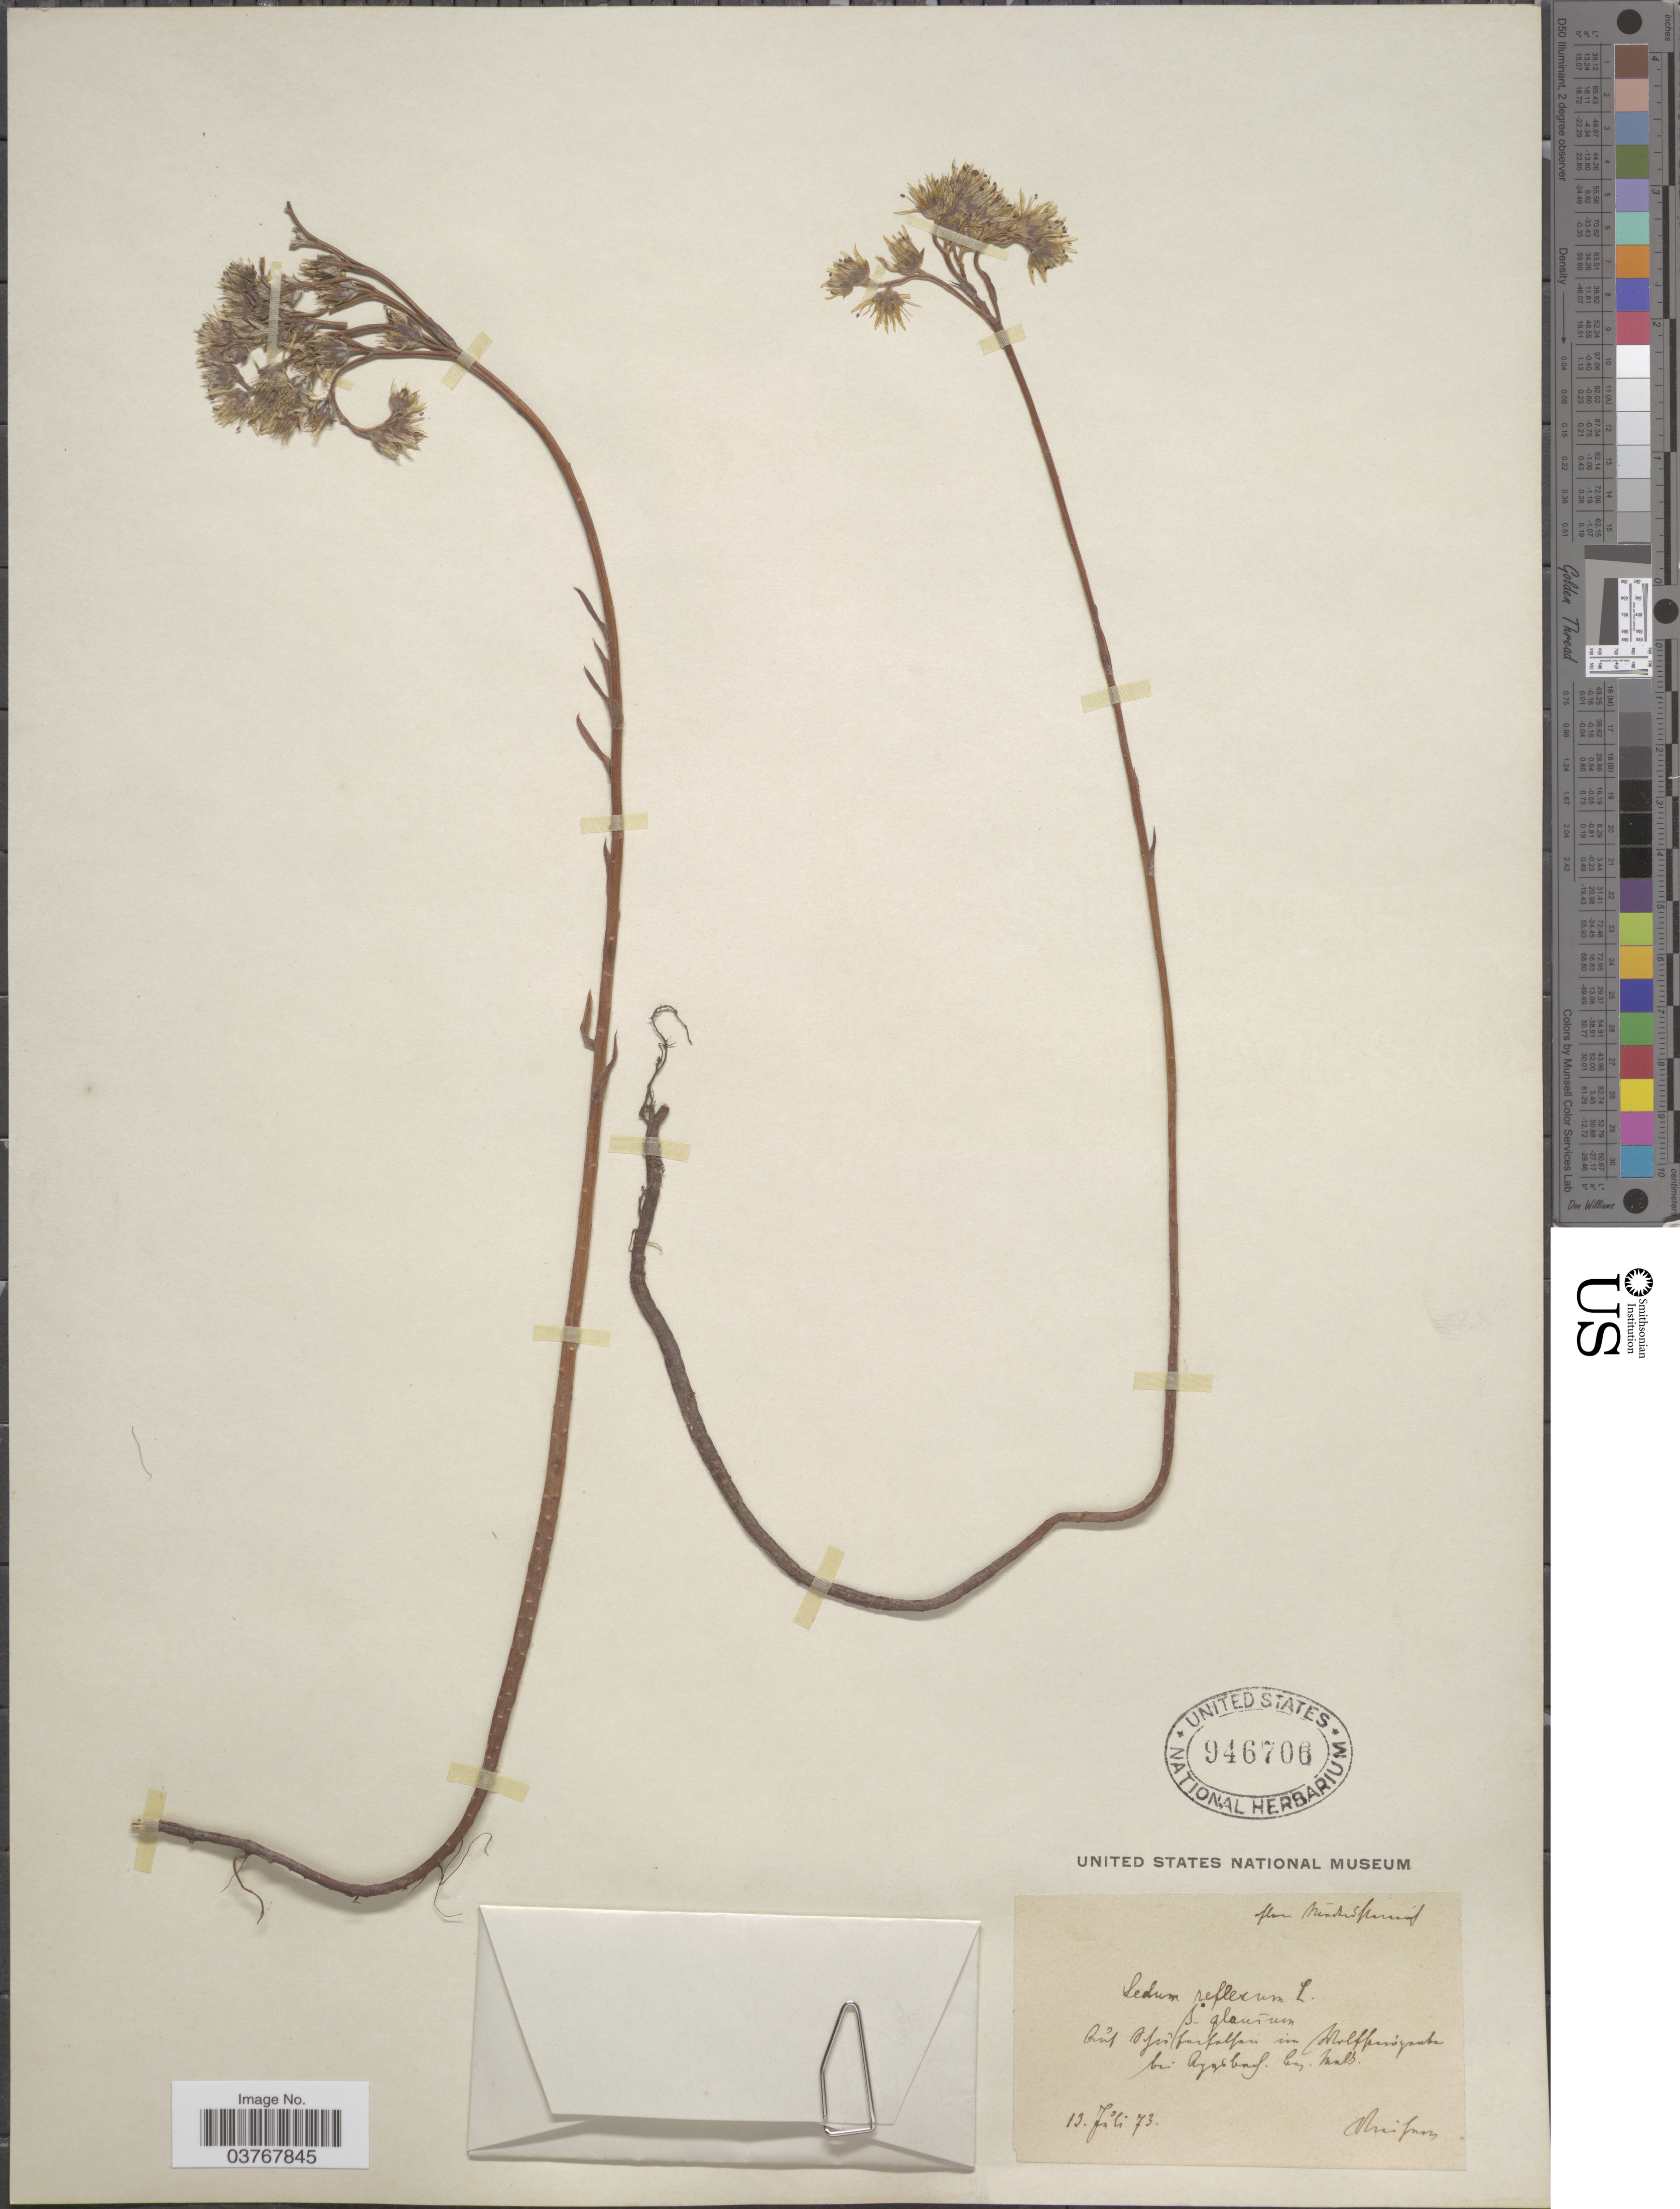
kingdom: Plantae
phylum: Tracheophyta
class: Magnoliopsida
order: Saxifragales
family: Crassulaceae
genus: Petrosedum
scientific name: Petrosedum rupestre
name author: (L.) P.V. Heath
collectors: F. Vierhapper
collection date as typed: Transcribed d/m/y: 13/7/73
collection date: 1873-07-13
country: Austria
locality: Flora Niederösterreich, Auf Schieferfelsen im Wolfsteingraben bei Aggsbach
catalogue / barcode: US 946706